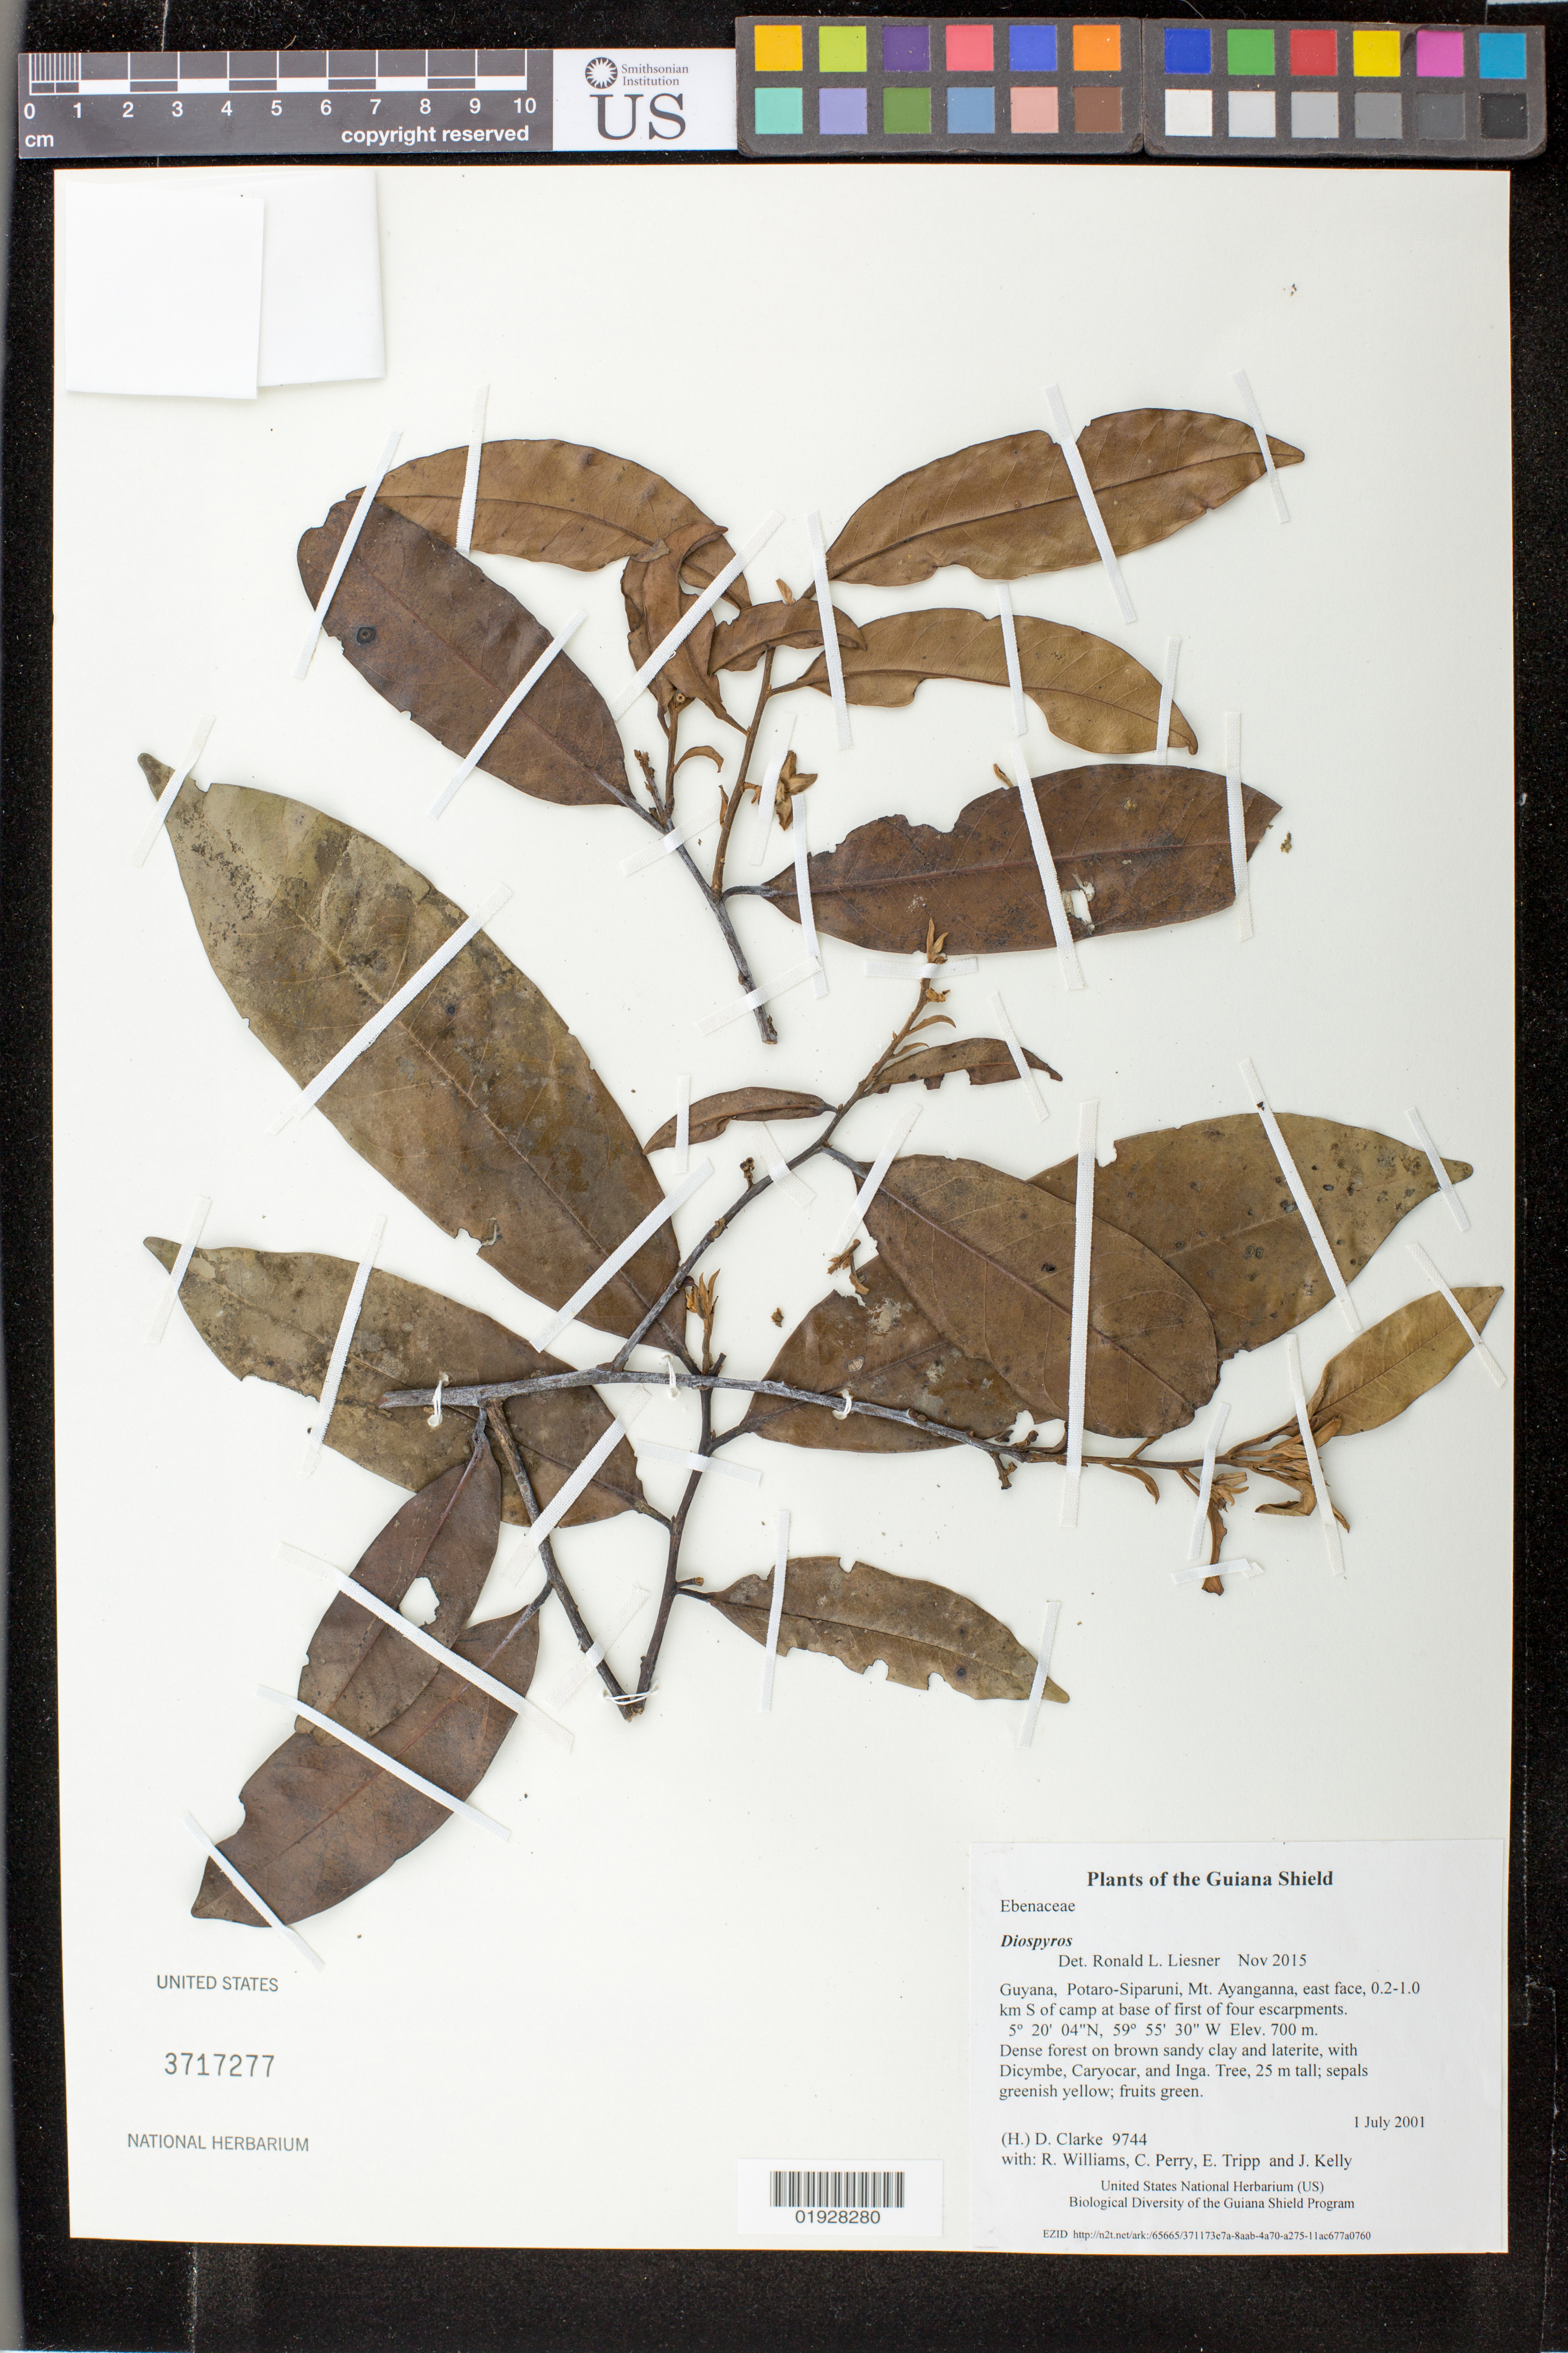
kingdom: Plantae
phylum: Tracheophyta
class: Magnoliopsida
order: Ericales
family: Ebenaceae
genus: Diospyros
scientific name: Diospyros sp.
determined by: Liesner, R. L.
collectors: H. D. Clarke, R. Williams, C. Perry, E. Tripp & J. Kelly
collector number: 9744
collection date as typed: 1 July 2001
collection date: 2001-07-01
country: Guyana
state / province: Potaro-Siparuni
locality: Mt. Ayanganna, east face, 0.2-1.0 km S of camp at base of first of four escarpments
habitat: Dense forest on brown sandy clay and laterite, with Dicymbe, Caryocar, and Inga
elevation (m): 700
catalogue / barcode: US 3717277